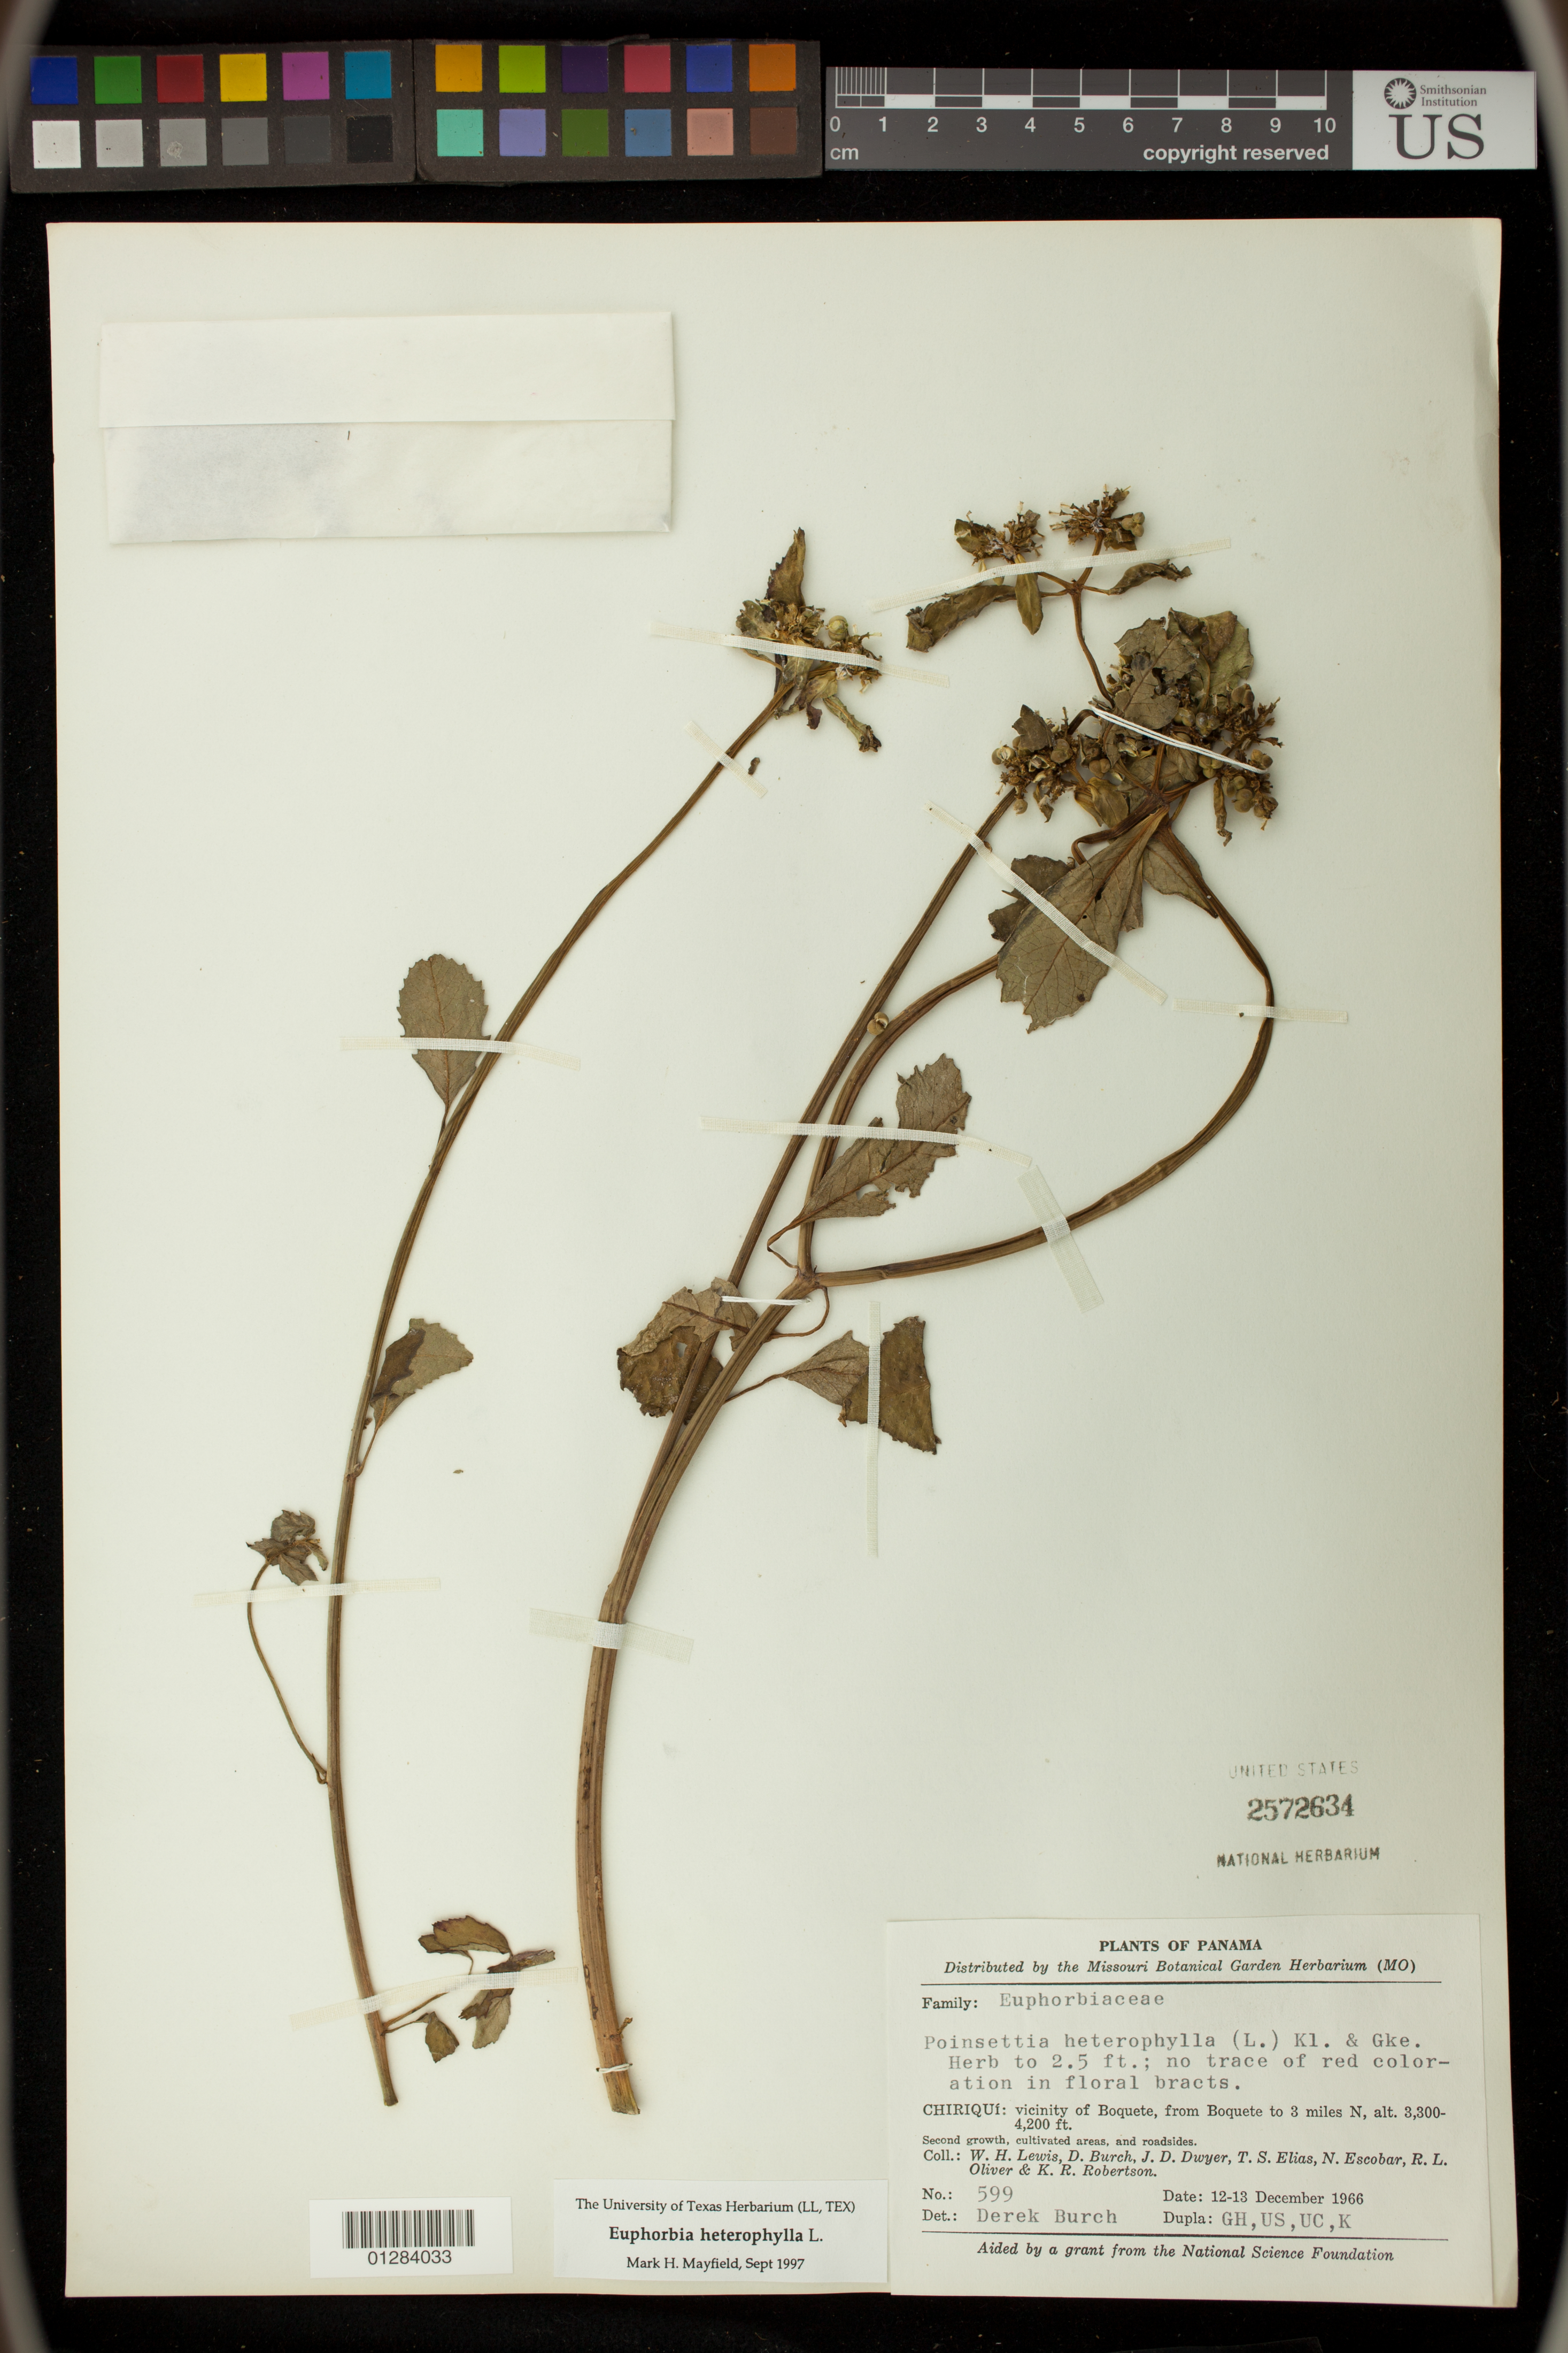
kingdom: Plantae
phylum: Tracheophyta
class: Magnoliopsida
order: Malpighiales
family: Euphorbiaceae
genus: Euphorbia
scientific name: Euphorbia heterophylla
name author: L.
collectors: D. Burch, W. H. Lewis, J. D. Dwyer, T. S. Elias, N. Escobar, R. L. Oliver & K. Robertson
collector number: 599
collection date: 1966-12-12/1966-12-13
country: Panama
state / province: Chiriqui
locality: Chiriqui: vicinity of Boquete, from Boquete to 3 miles N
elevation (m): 1006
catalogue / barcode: US 2572634